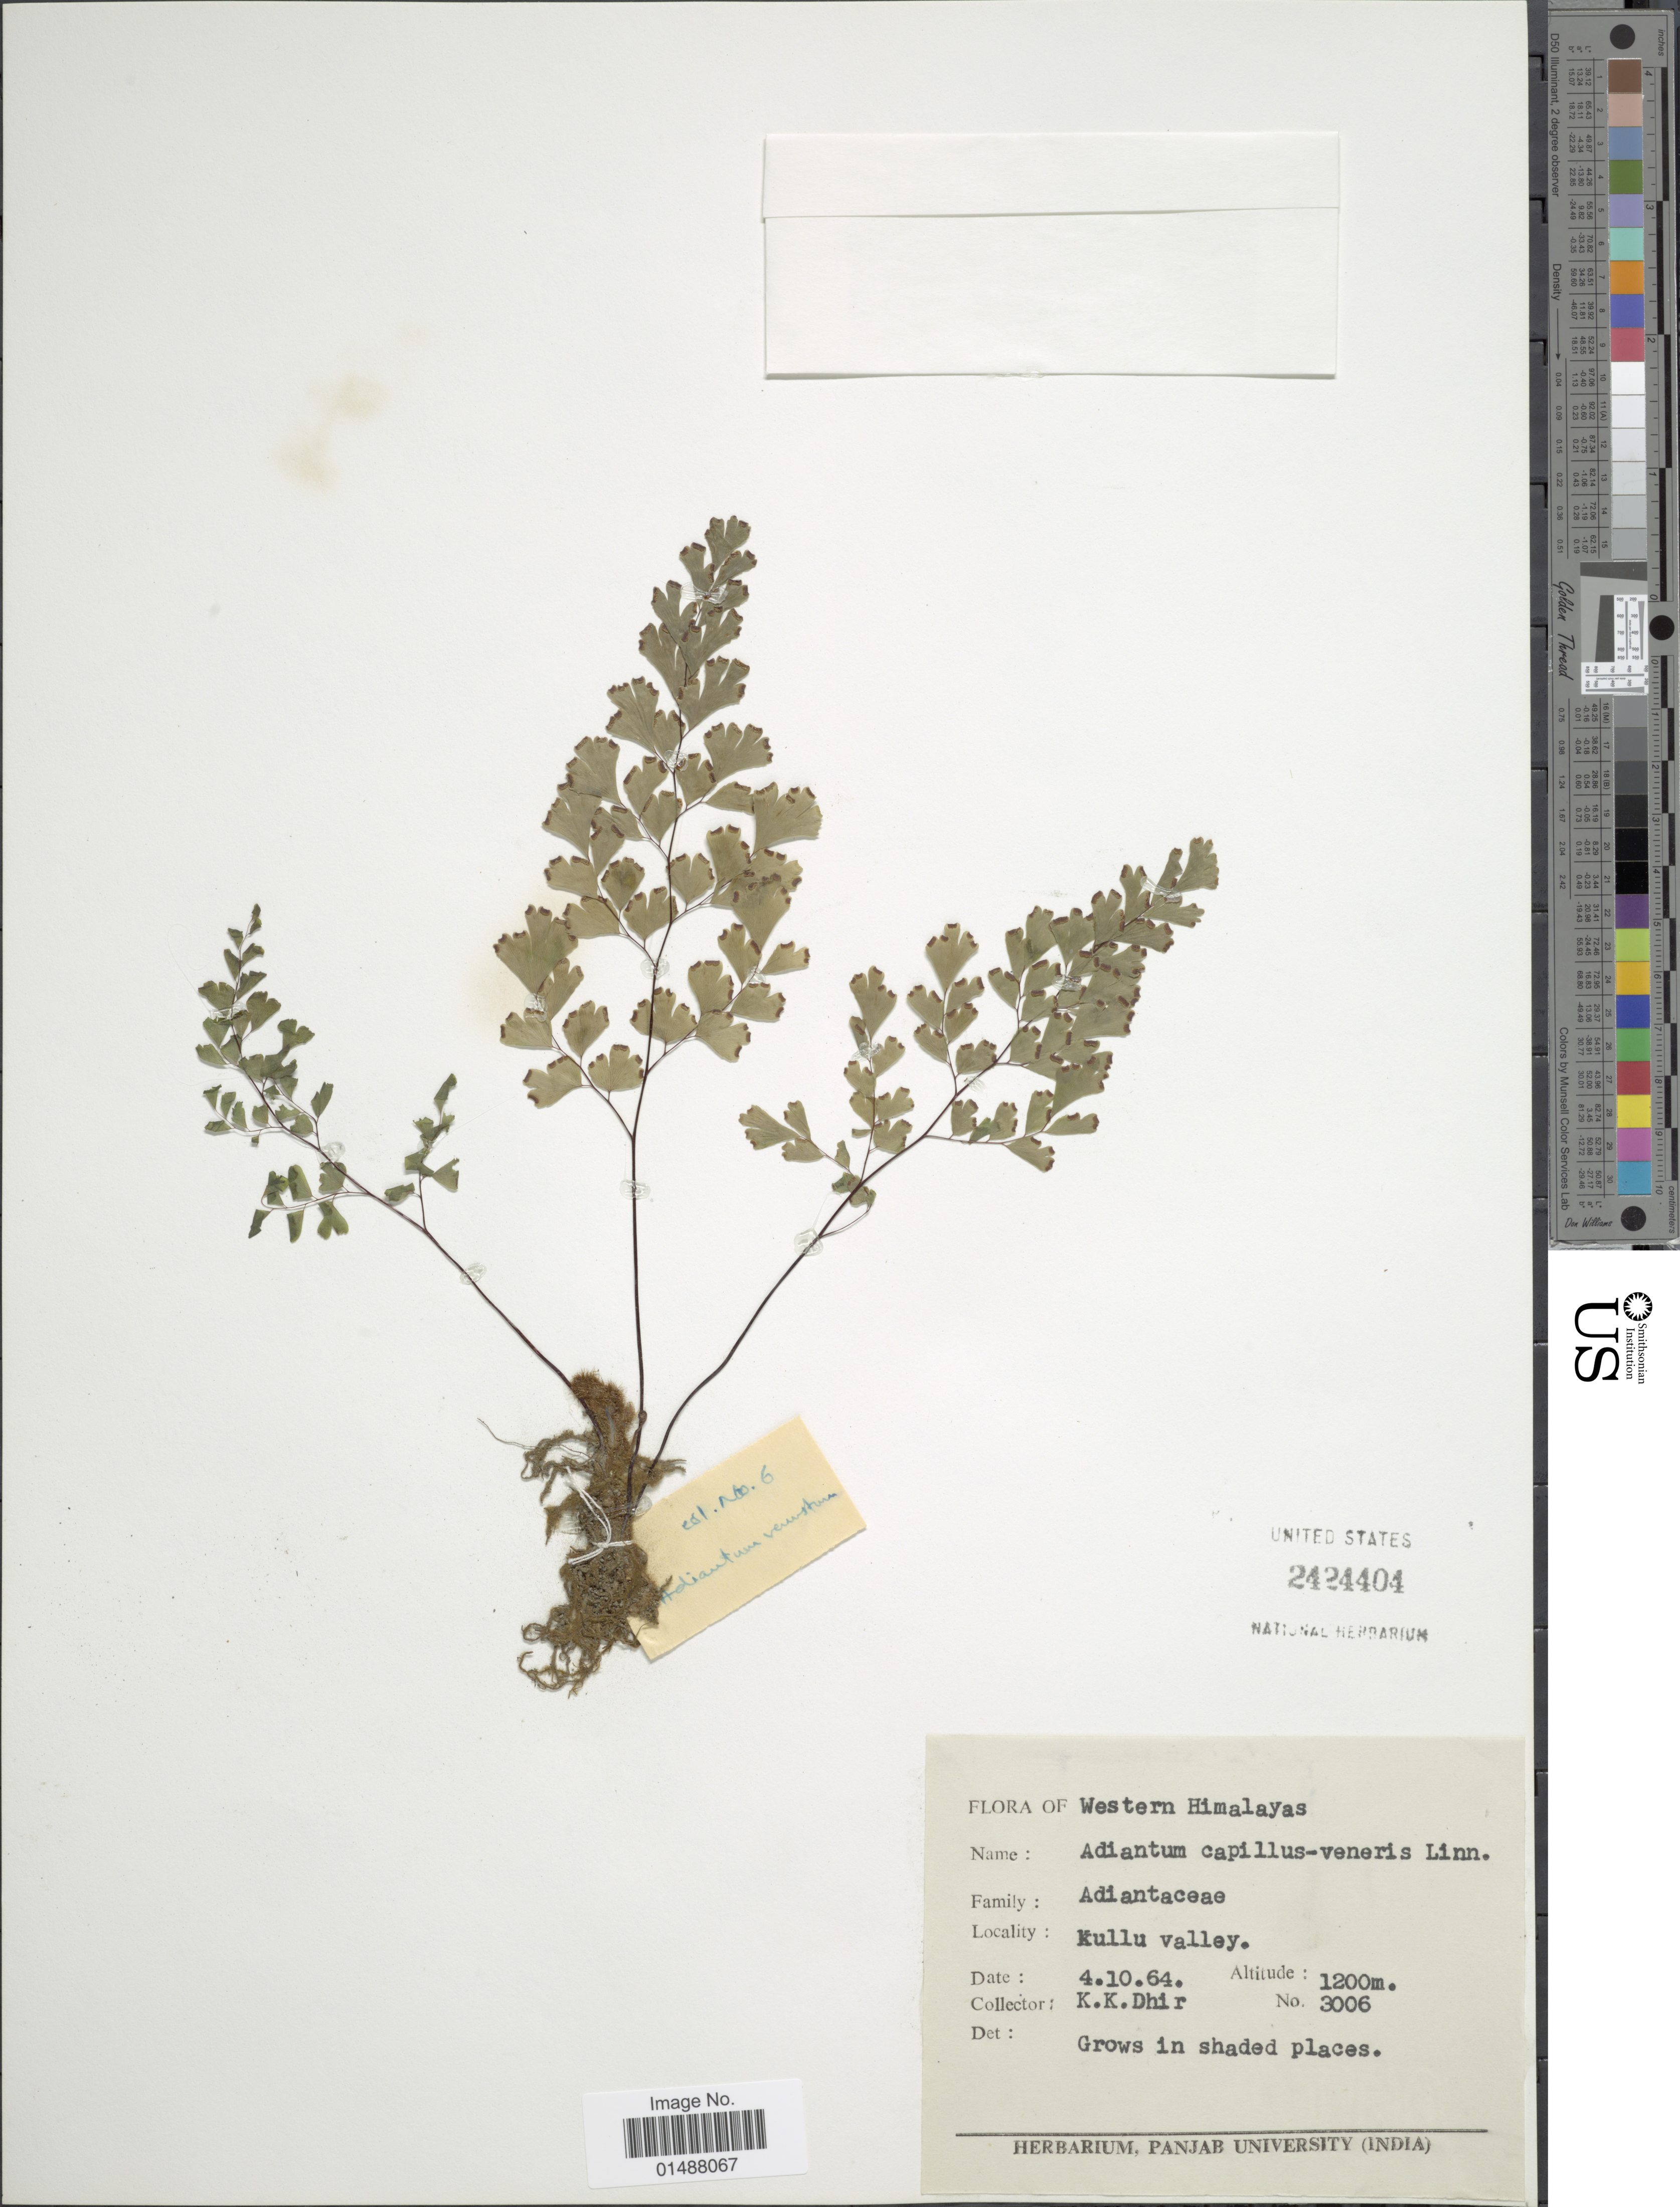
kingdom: Plantae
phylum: Tracheophyta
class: Polypodiopsida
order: Polypodiales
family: Pteridaceae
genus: Adiantum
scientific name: Adiantum capillus-veneris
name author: L.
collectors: K. Dhir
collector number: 3006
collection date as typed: Transcribed d/m/y: 4/10/64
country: India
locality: Western Himalayas, Kullu Valley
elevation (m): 1200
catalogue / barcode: US 2424404